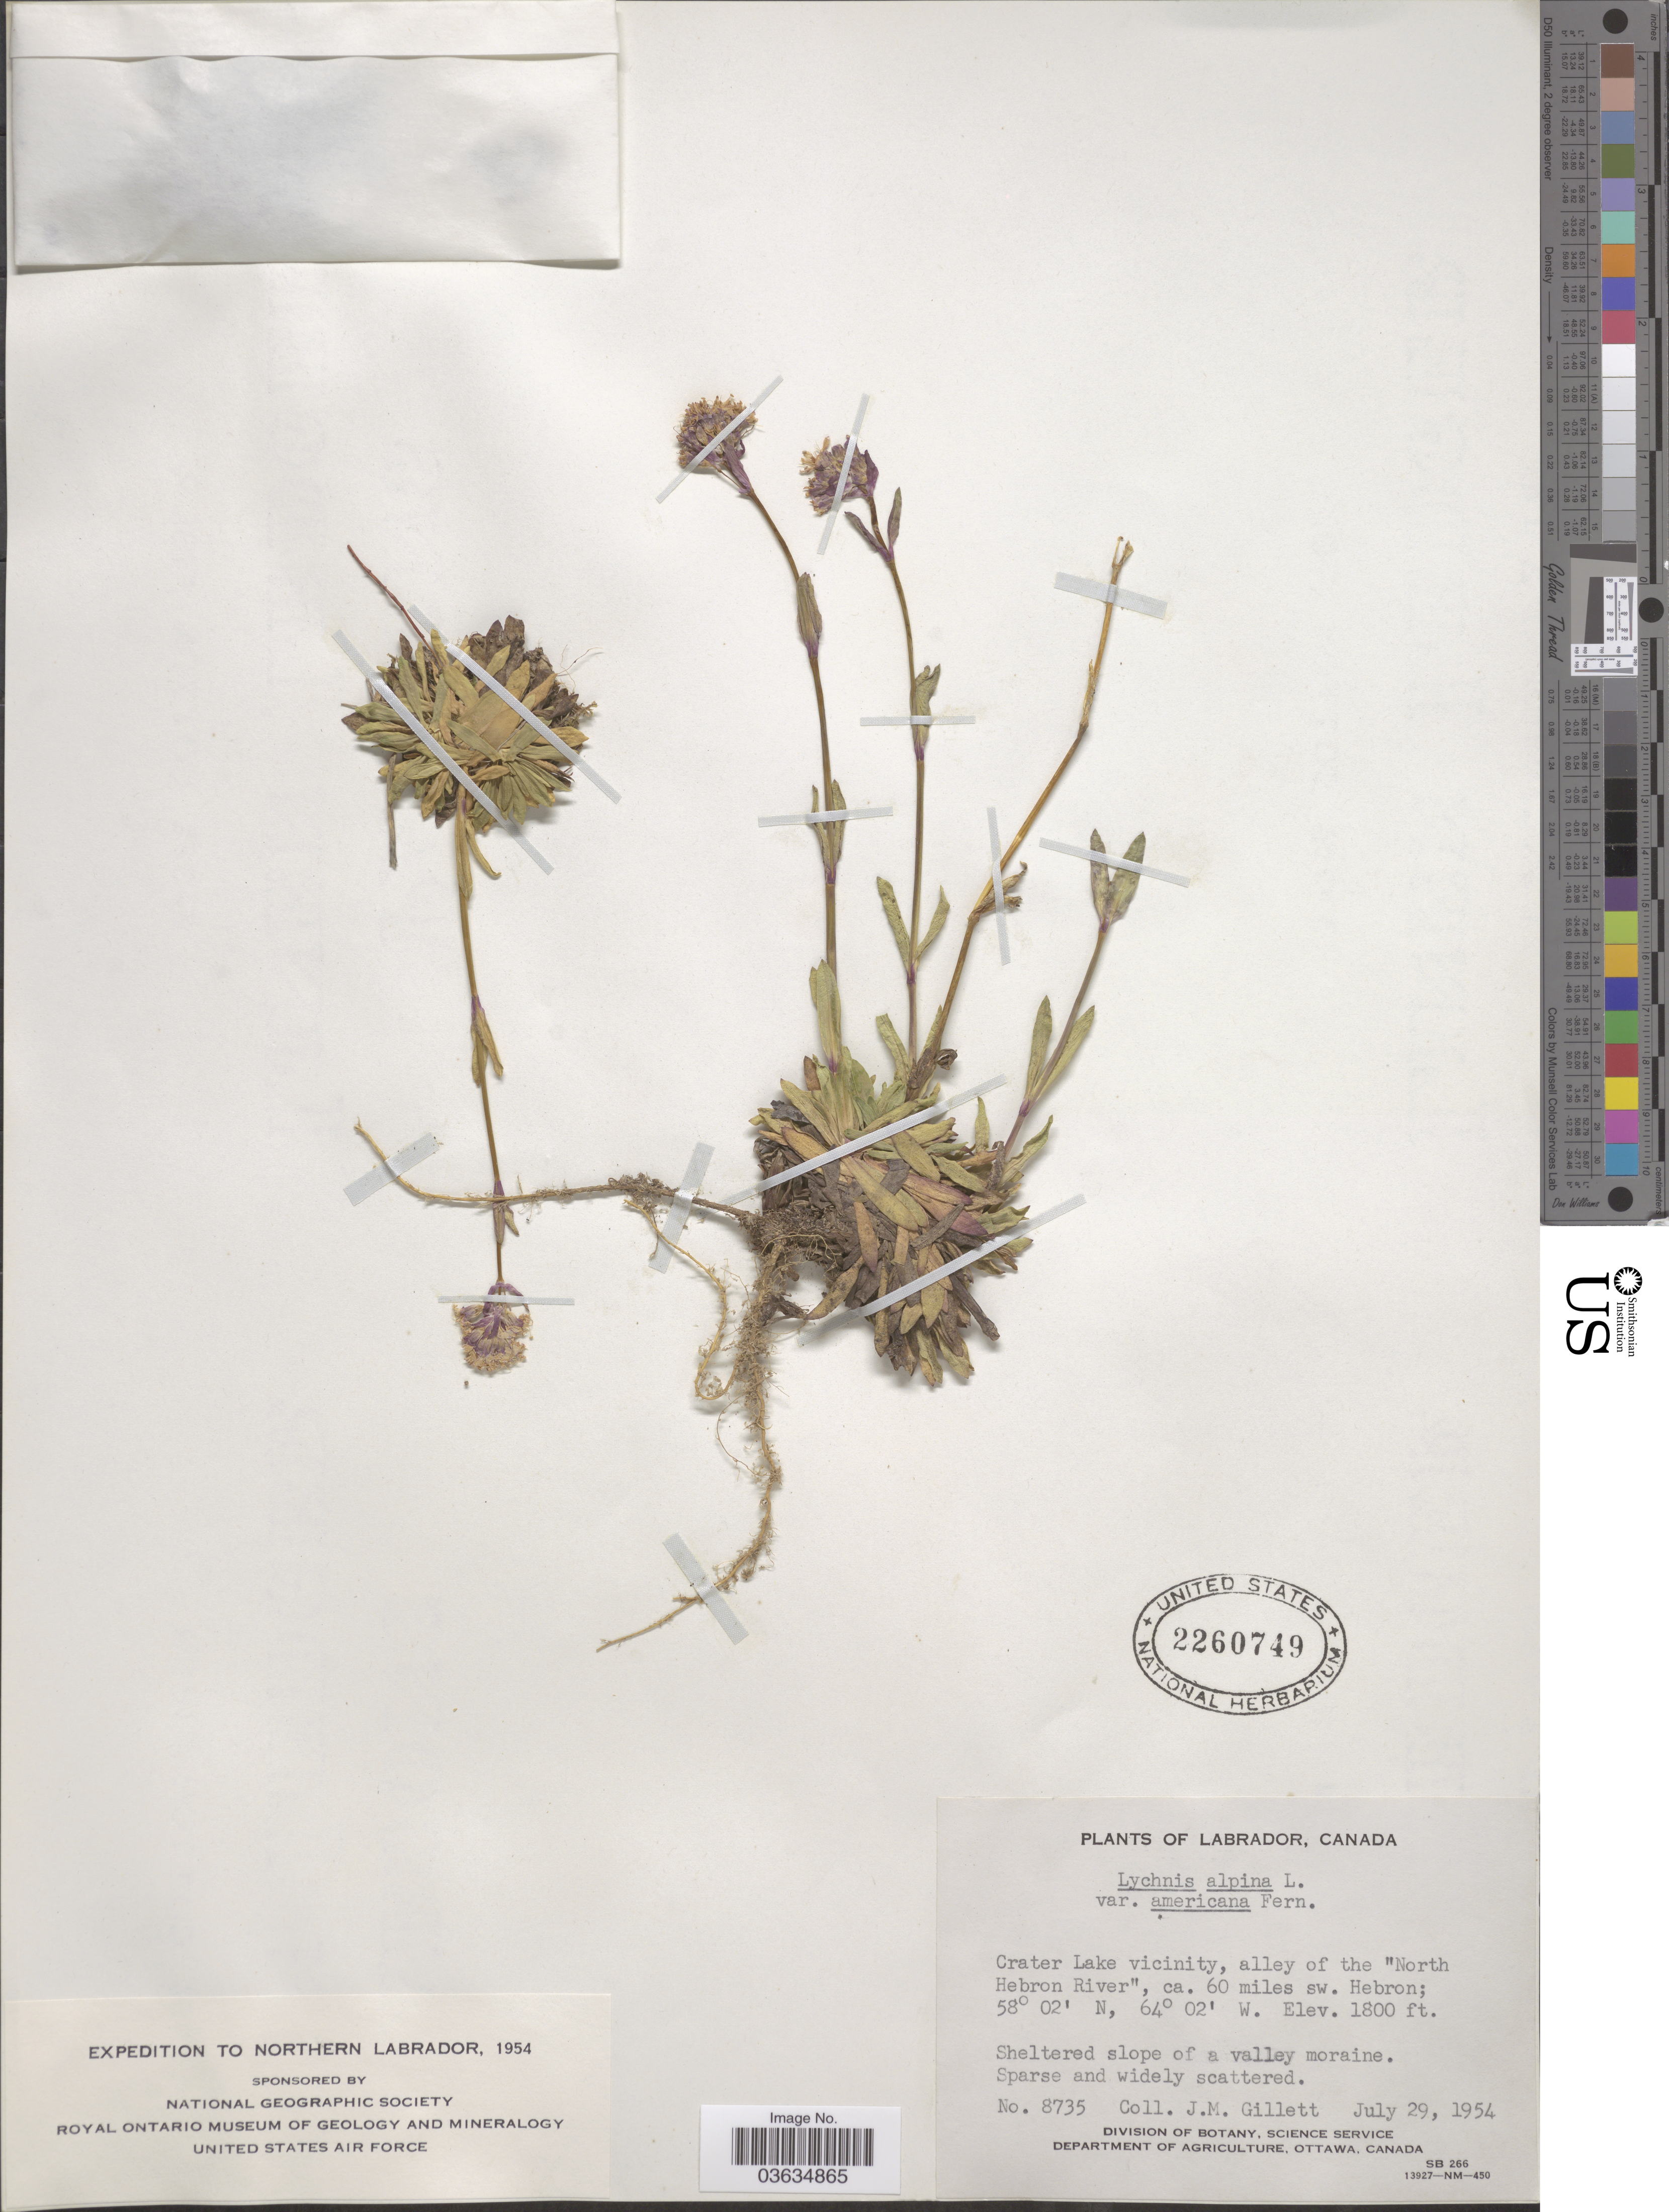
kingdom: Plantae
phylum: Tracheophyta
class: Magnoliopsida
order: Caryophyllales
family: Caryophyllaceae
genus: Viscaria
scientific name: Viscaria alpina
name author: (L.) G. Don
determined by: Strong, Mark T., (BOT), Smithsonian Institution - National Museum of Natural History (UNITED STATES)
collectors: J. M. Gillett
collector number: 8735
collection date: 1954-07-29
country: Canada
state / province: Newfoundland and Labrador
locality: Labrador. Crater Lake vicinity, alley of the "North Hebron River", ca. 60 miles sw. Hebron.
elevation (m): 549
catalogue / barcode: US 2260749